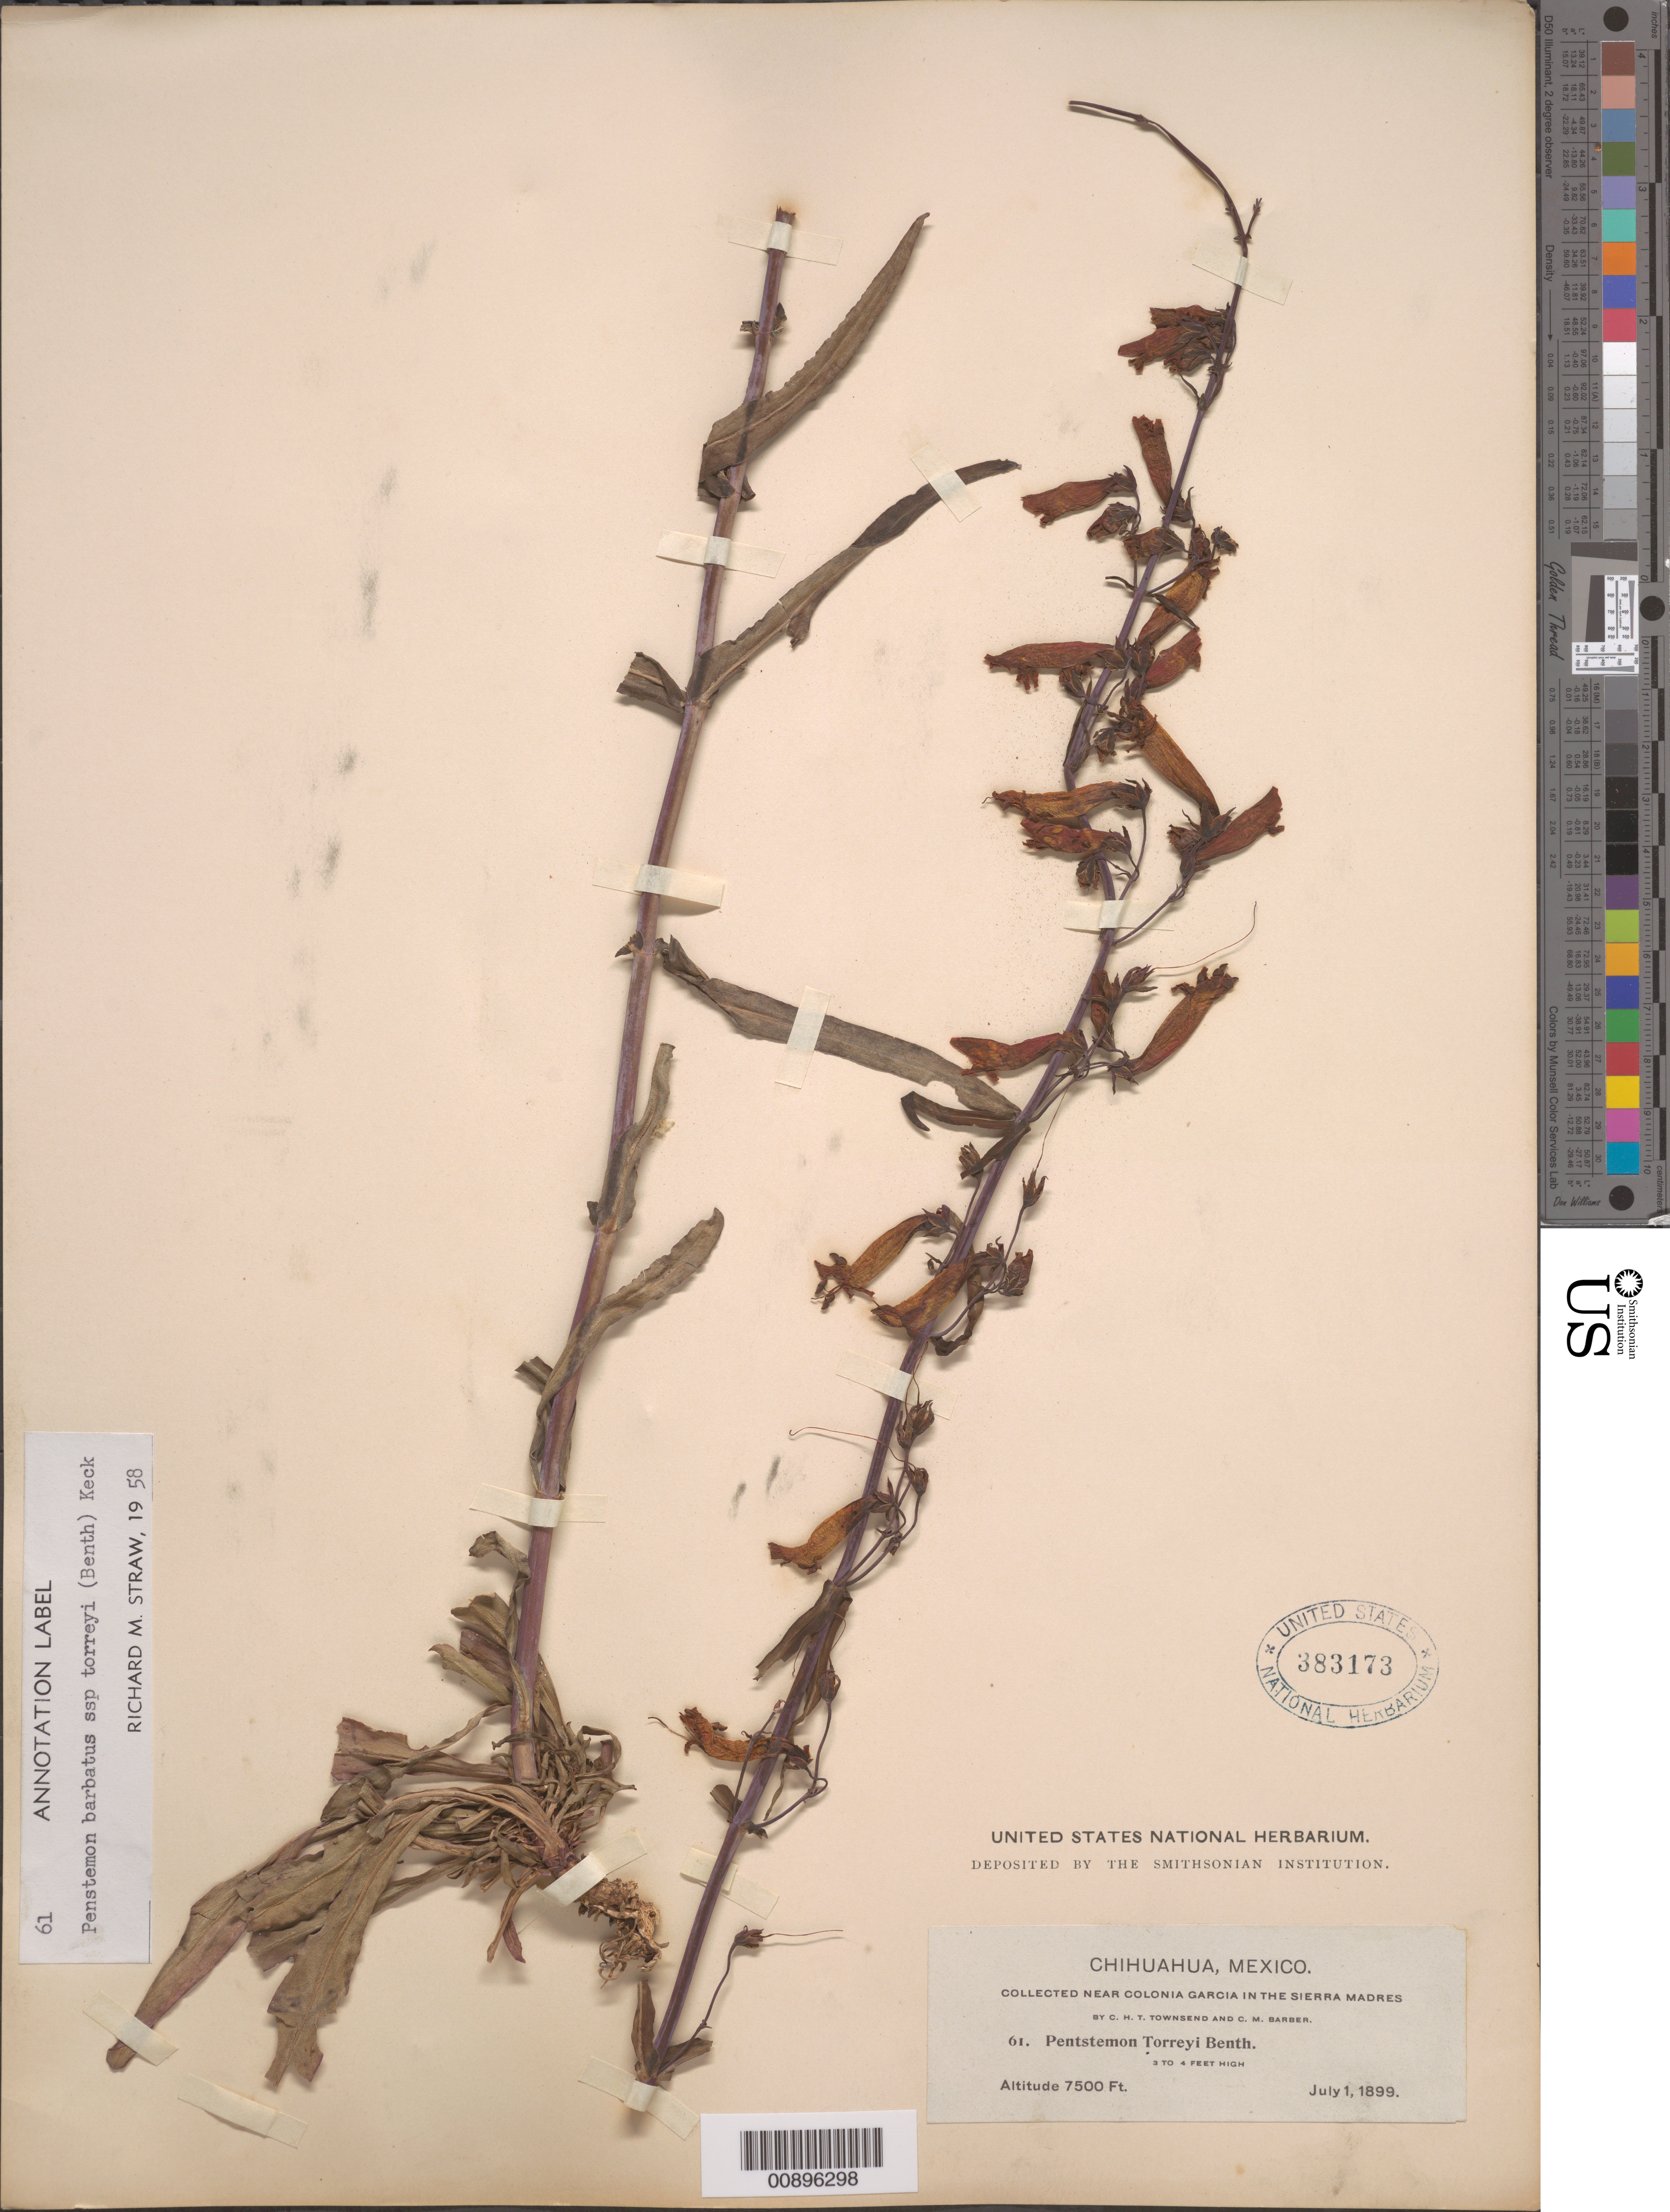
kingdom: Plantae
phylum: Tracheophyta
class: Magnoliopsida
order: Lamiales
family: Plantaginaceae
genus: Penstemon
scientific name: Penstemon barbatus subsp. torreyi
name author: (Benth.) D.D. Keck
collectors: C. H. T. Townsend & C. Barber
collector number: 61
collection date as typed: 01 Jul 1899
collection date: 1899-07-01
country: Mexico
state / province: Chihuahua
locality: Near Colonia García in the Sierra Madre, Chihuahua.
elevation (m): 2286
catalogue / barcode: US 383173